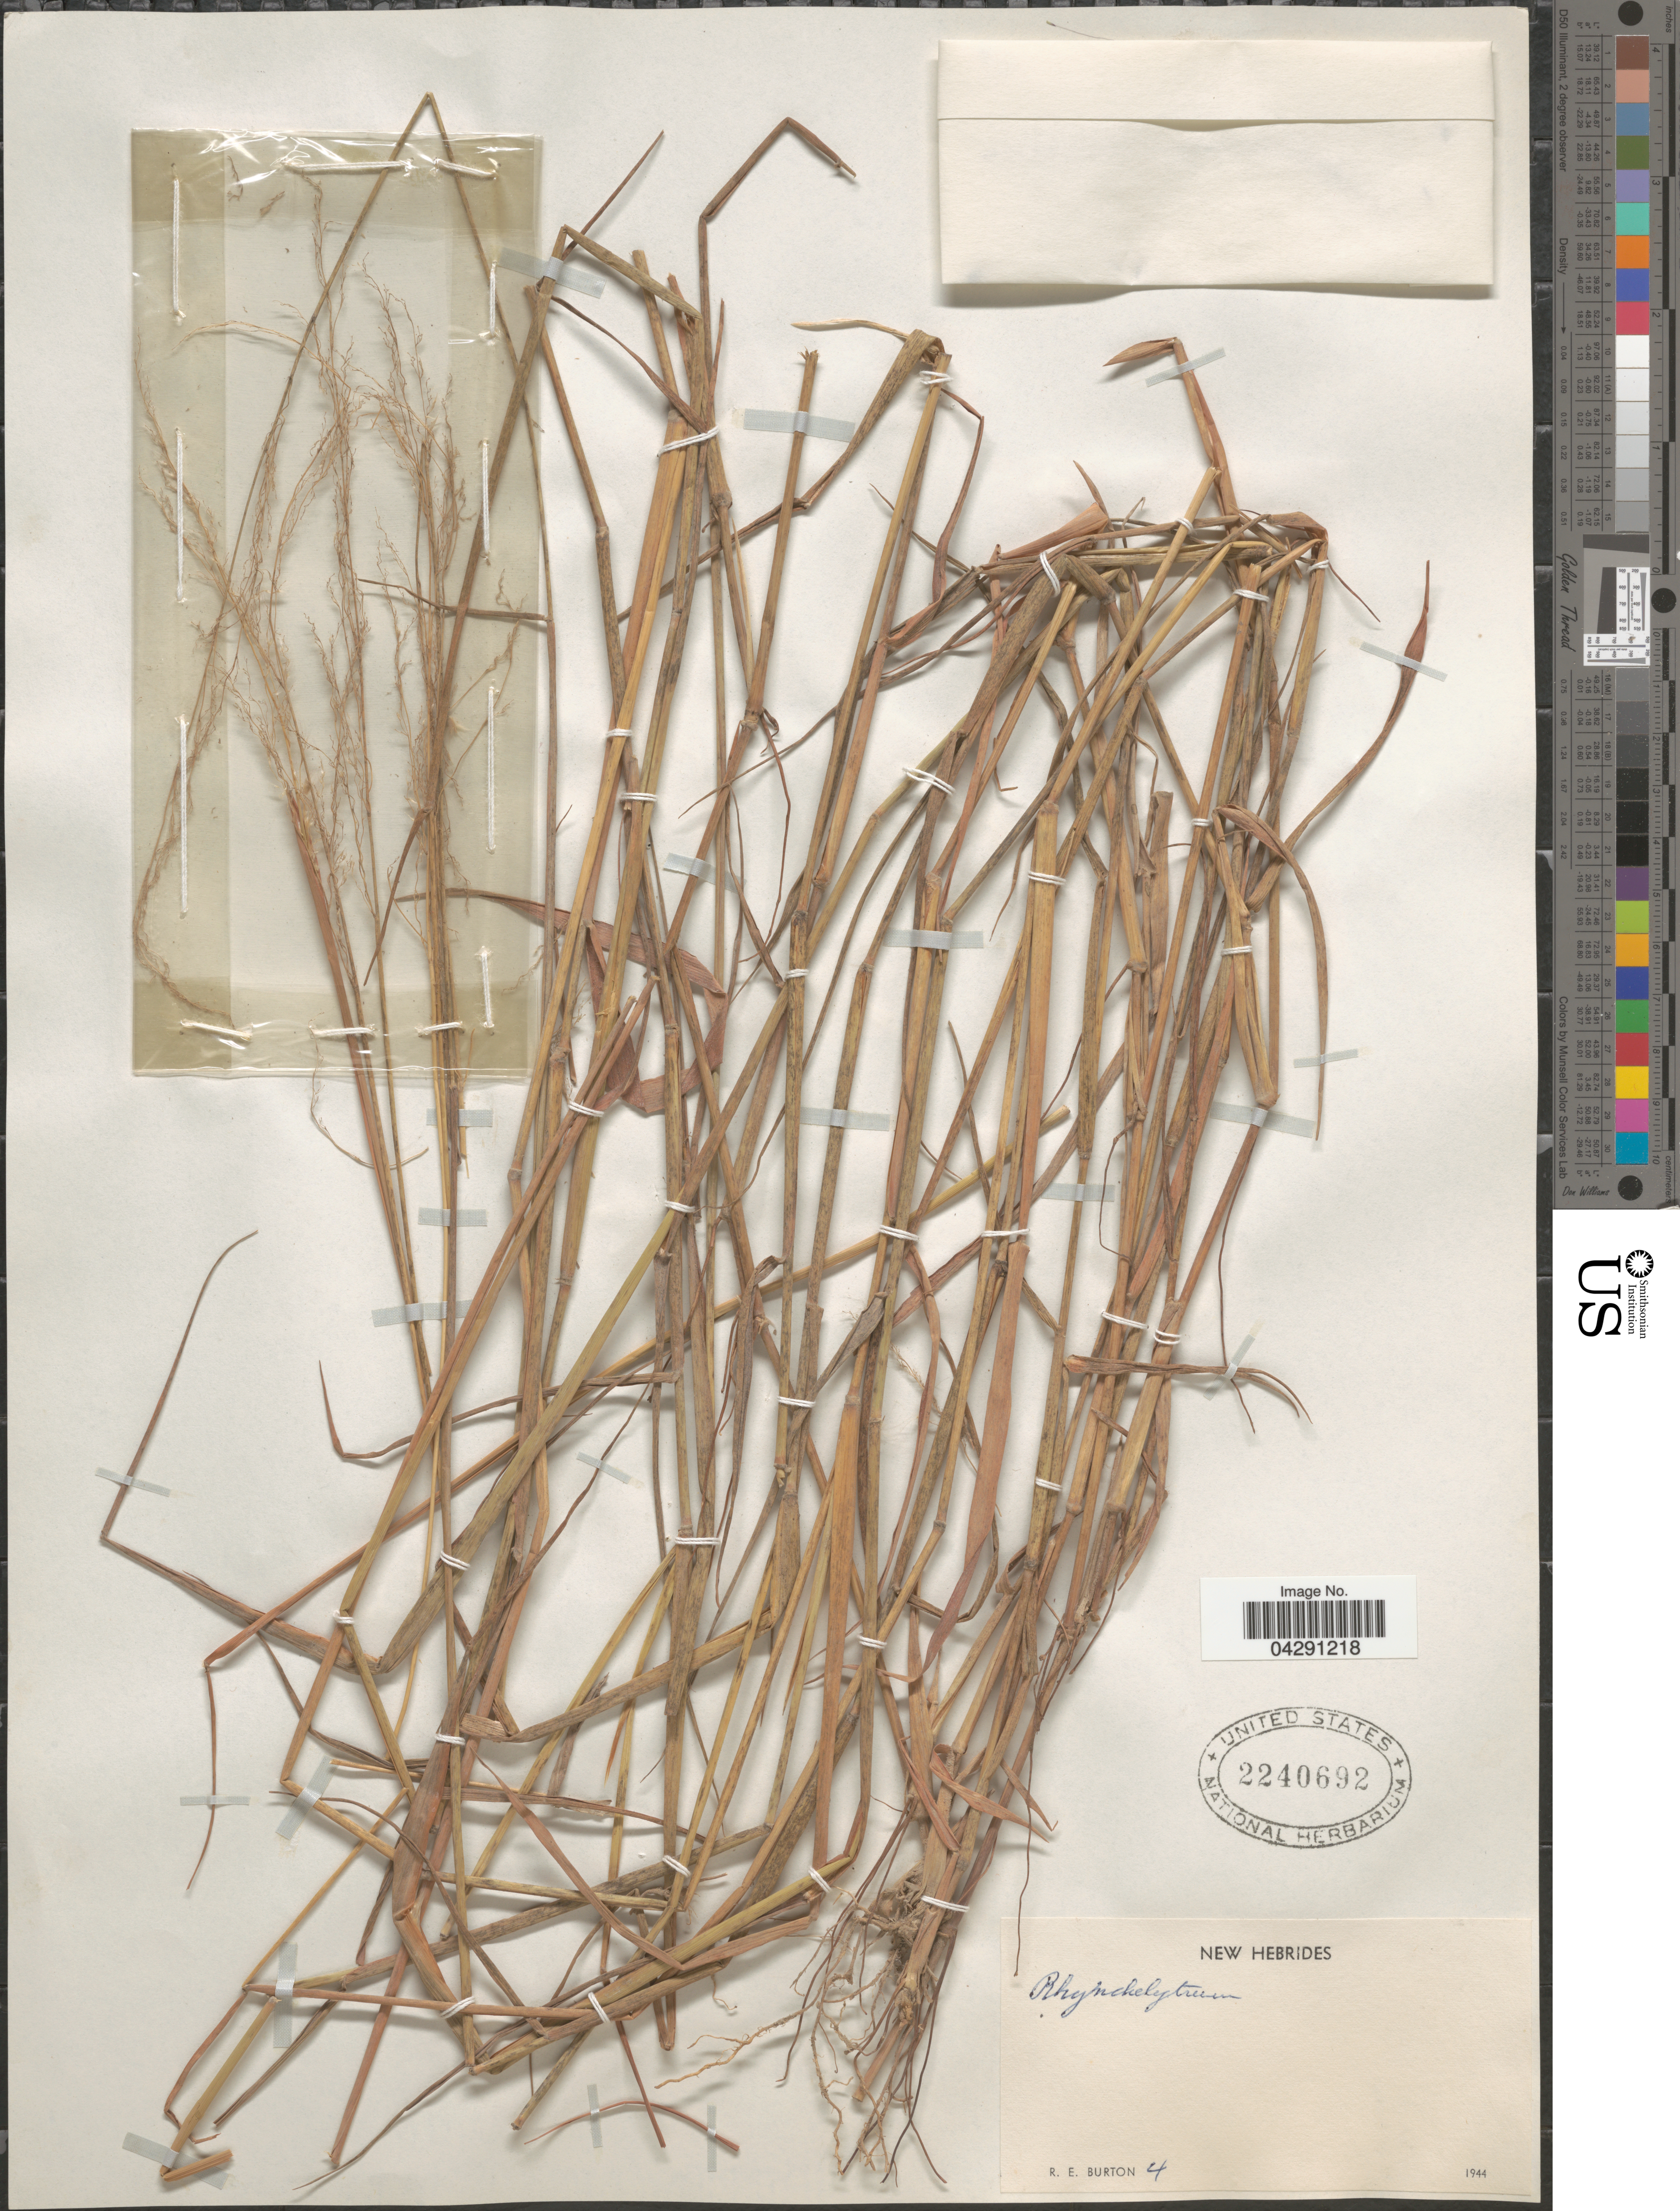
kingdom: Plantae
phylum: Tracheophyta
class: Liliopsida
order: Poales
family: Poaceae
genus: Melinis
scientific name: Melinis sp.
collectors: R. Burton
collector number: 4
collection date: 1944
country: Vanuatu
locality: New Hebrides.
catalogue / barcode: US 2240692